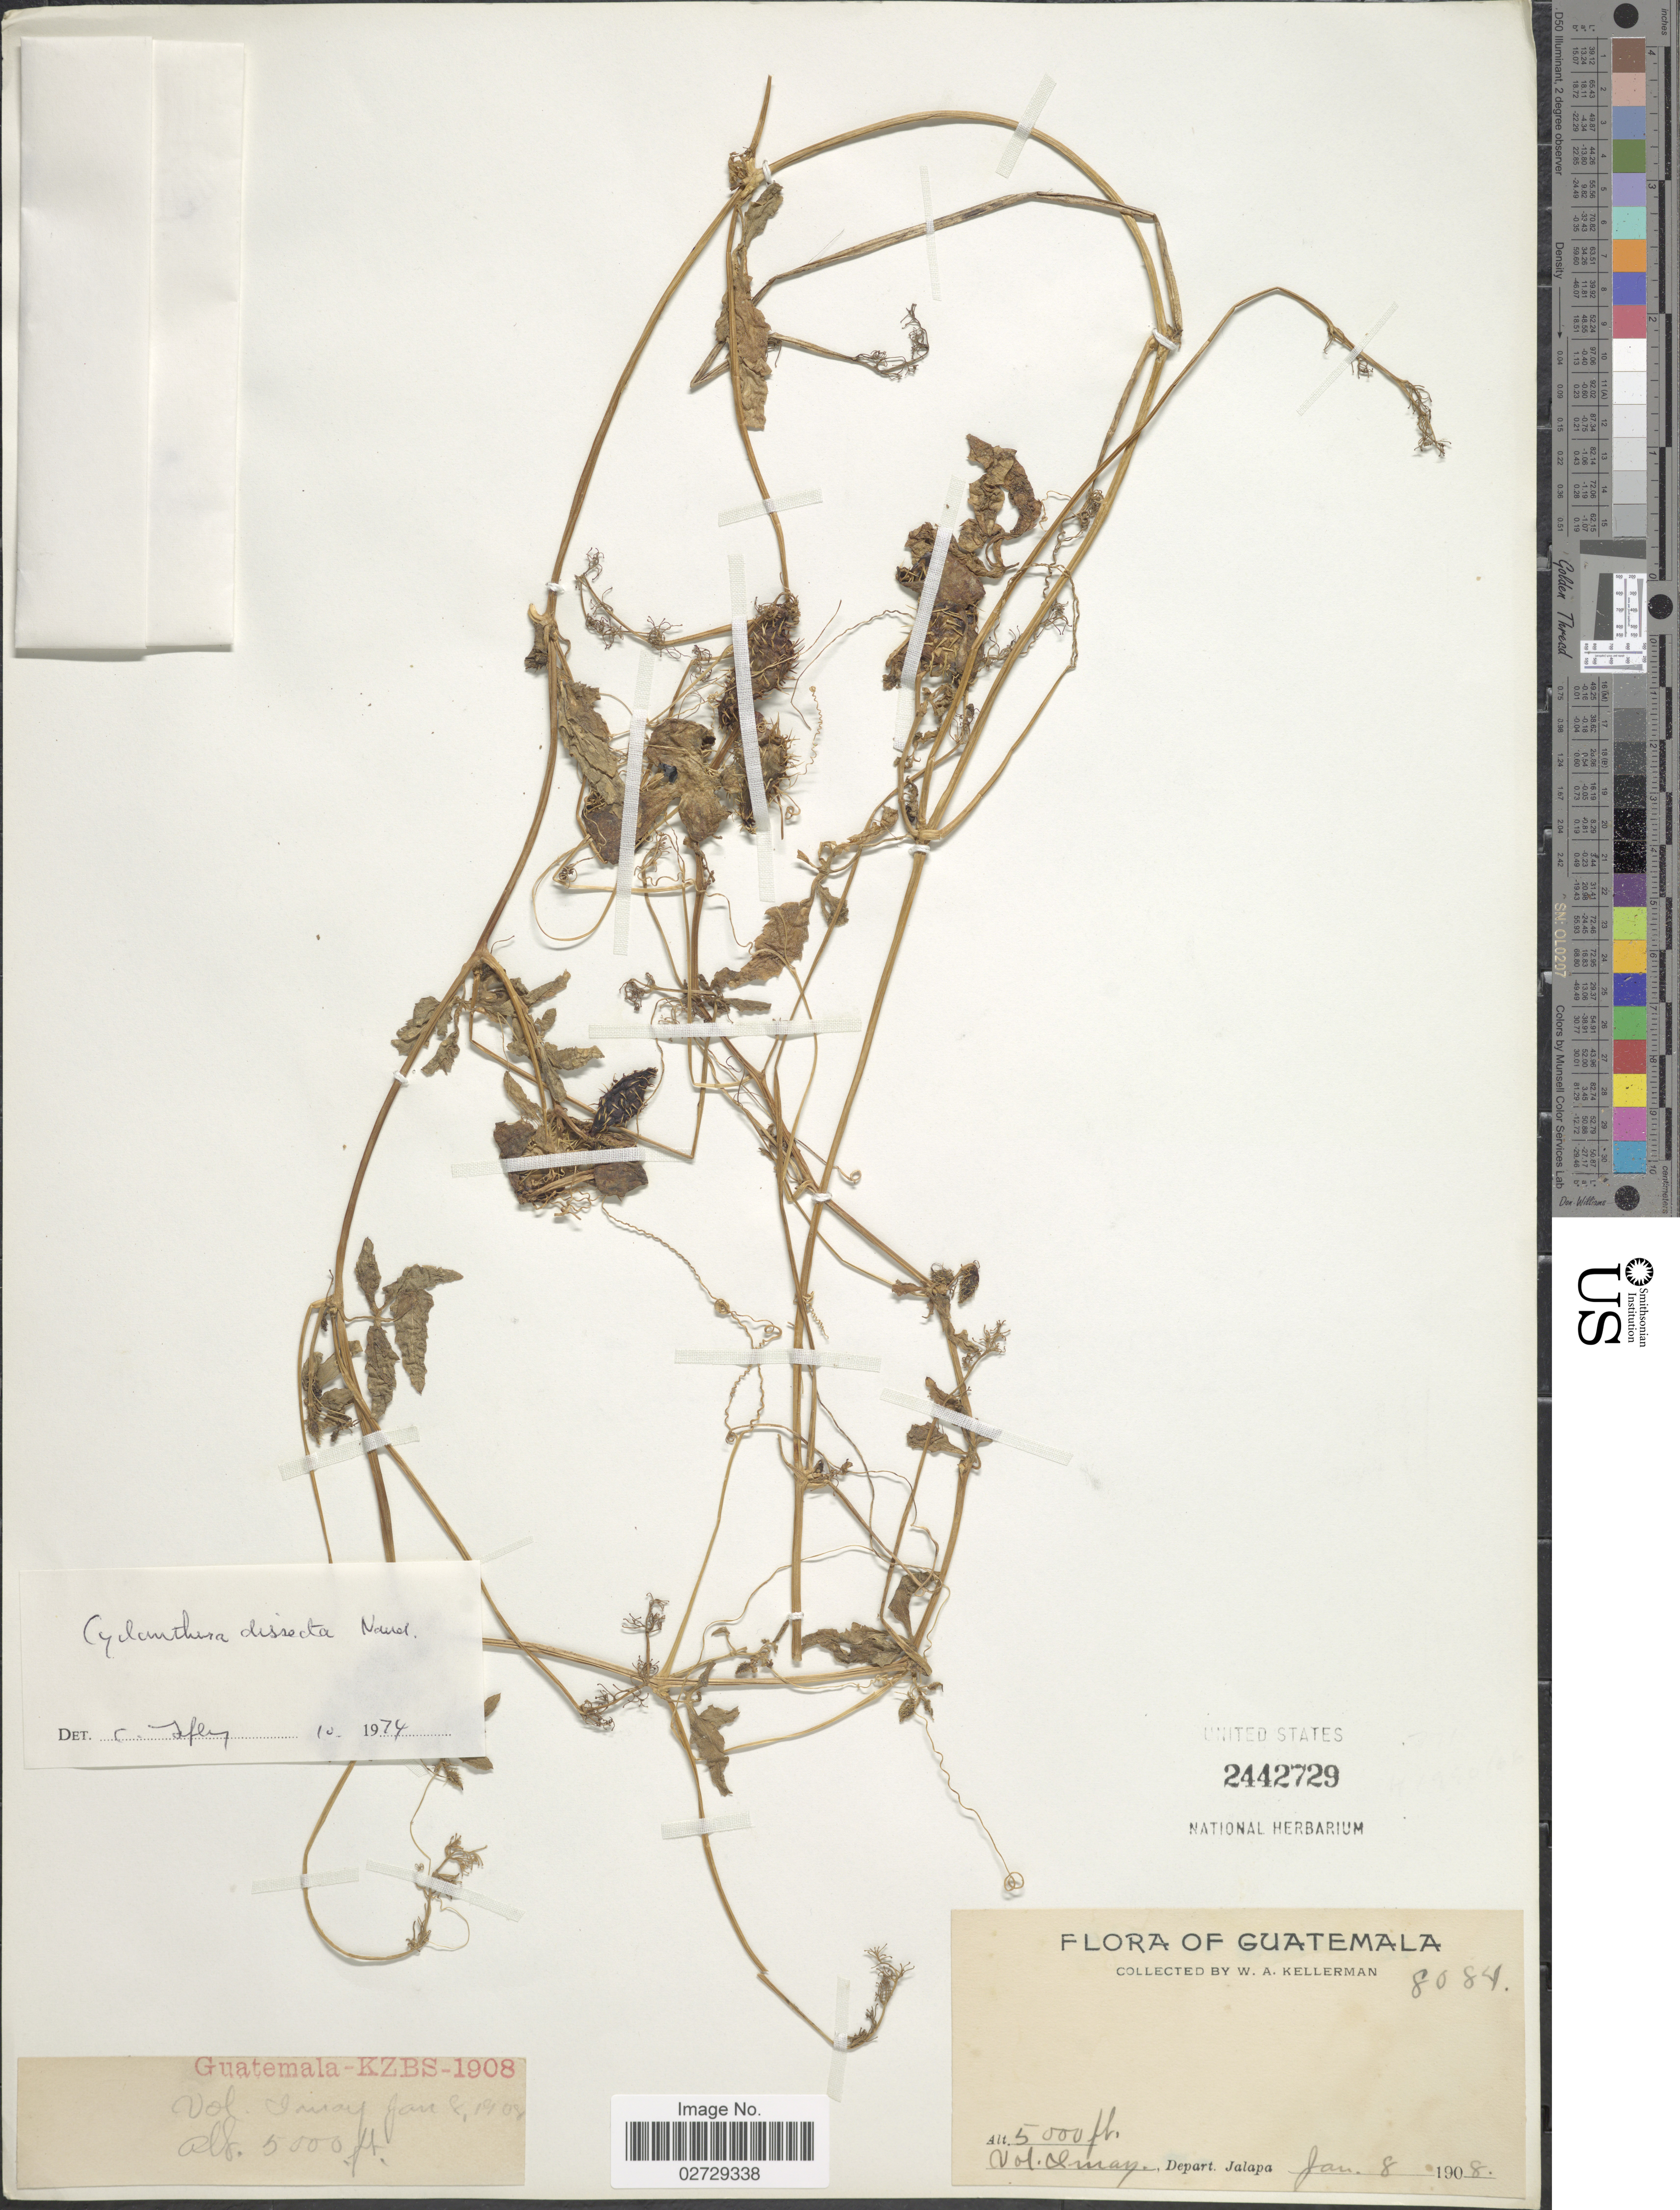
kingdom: Plantae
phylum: Tracheophyta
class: Magnoliopsida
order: Cucurbitales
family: Cucurbitaceae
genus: Cyclanthera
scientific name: Cyclanthera dissecta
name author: (Torr. & A. Gray) Arn.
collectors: W. Kellerman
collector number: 8084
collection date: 1908-01-08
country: Guatemala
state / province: Jalapa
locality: Vol. Amay, Depart. Jalapa.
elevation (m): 1524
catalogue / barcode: US 2442729